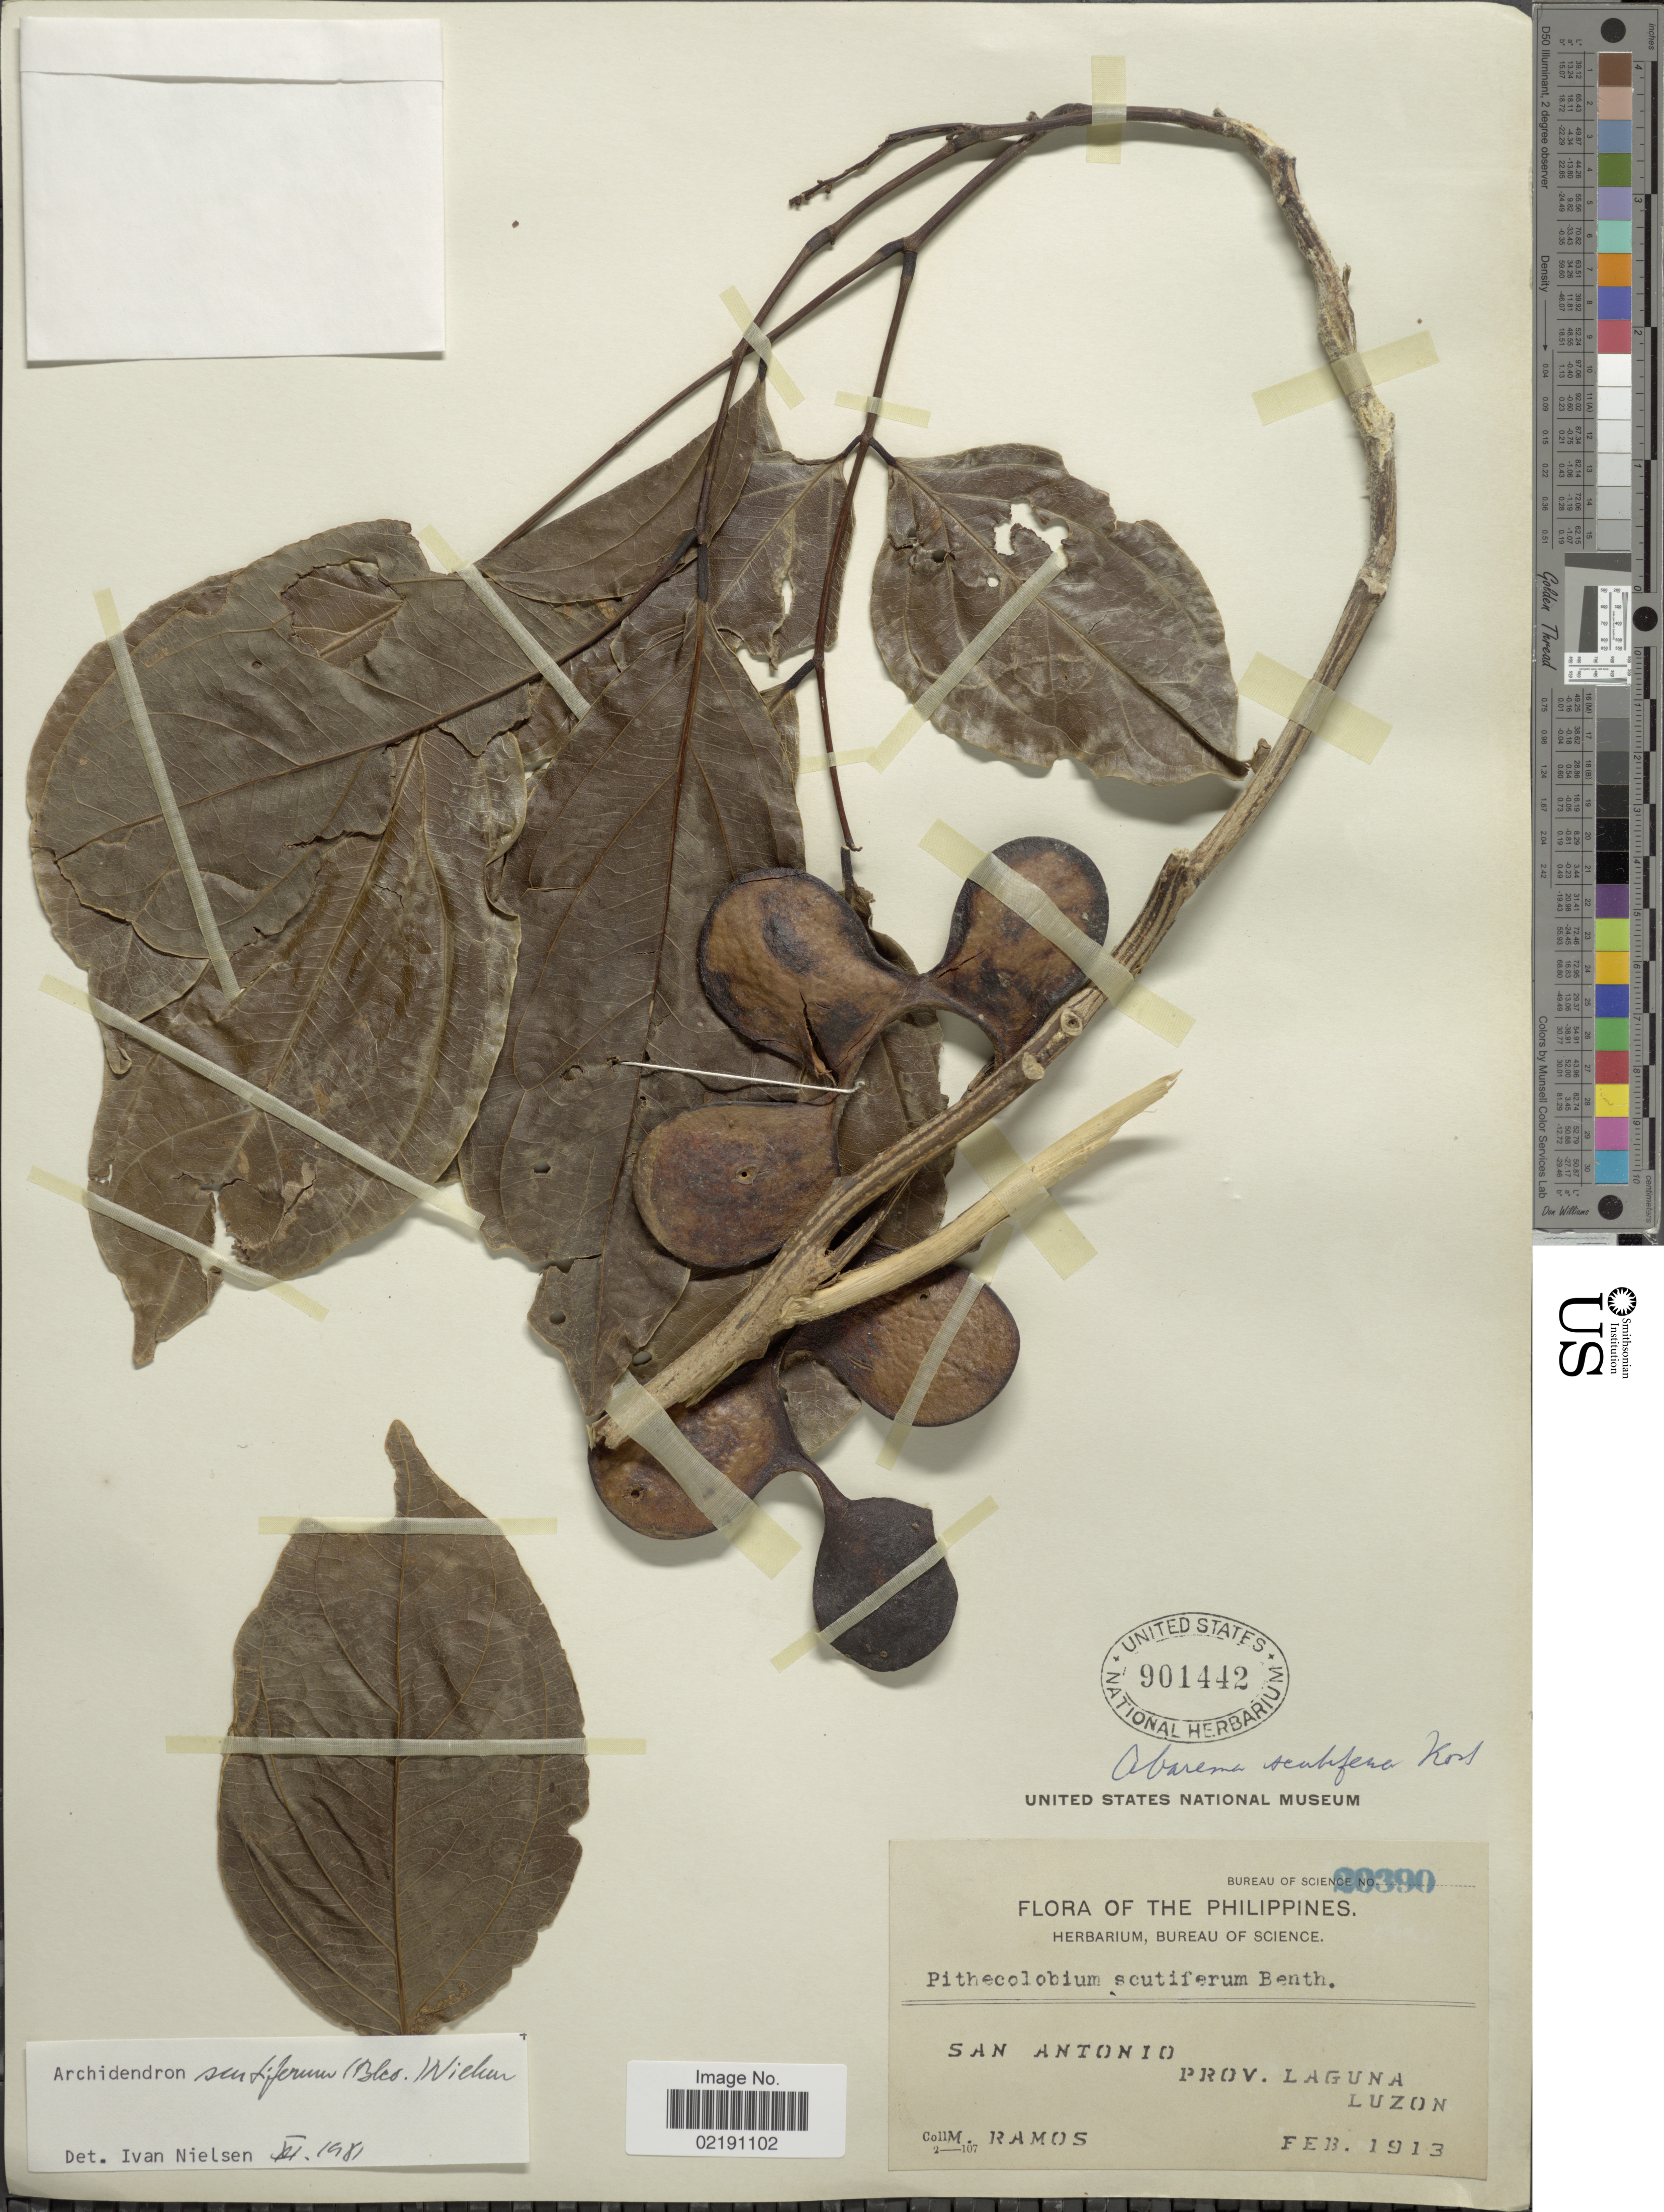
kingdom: Plantae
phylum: Tracheophyta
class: Magnoliopsida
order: Fabales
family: Fabaceae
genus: Archidendron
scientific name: Archidendron scutiferum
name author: (Blanco) I.C. Nielsen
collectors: M. Ramos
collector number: Bureau of Science 20390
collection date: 1913-02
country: Philippines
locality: San Antonio. Prov. Laguna. Luzon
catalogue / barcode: US 901442